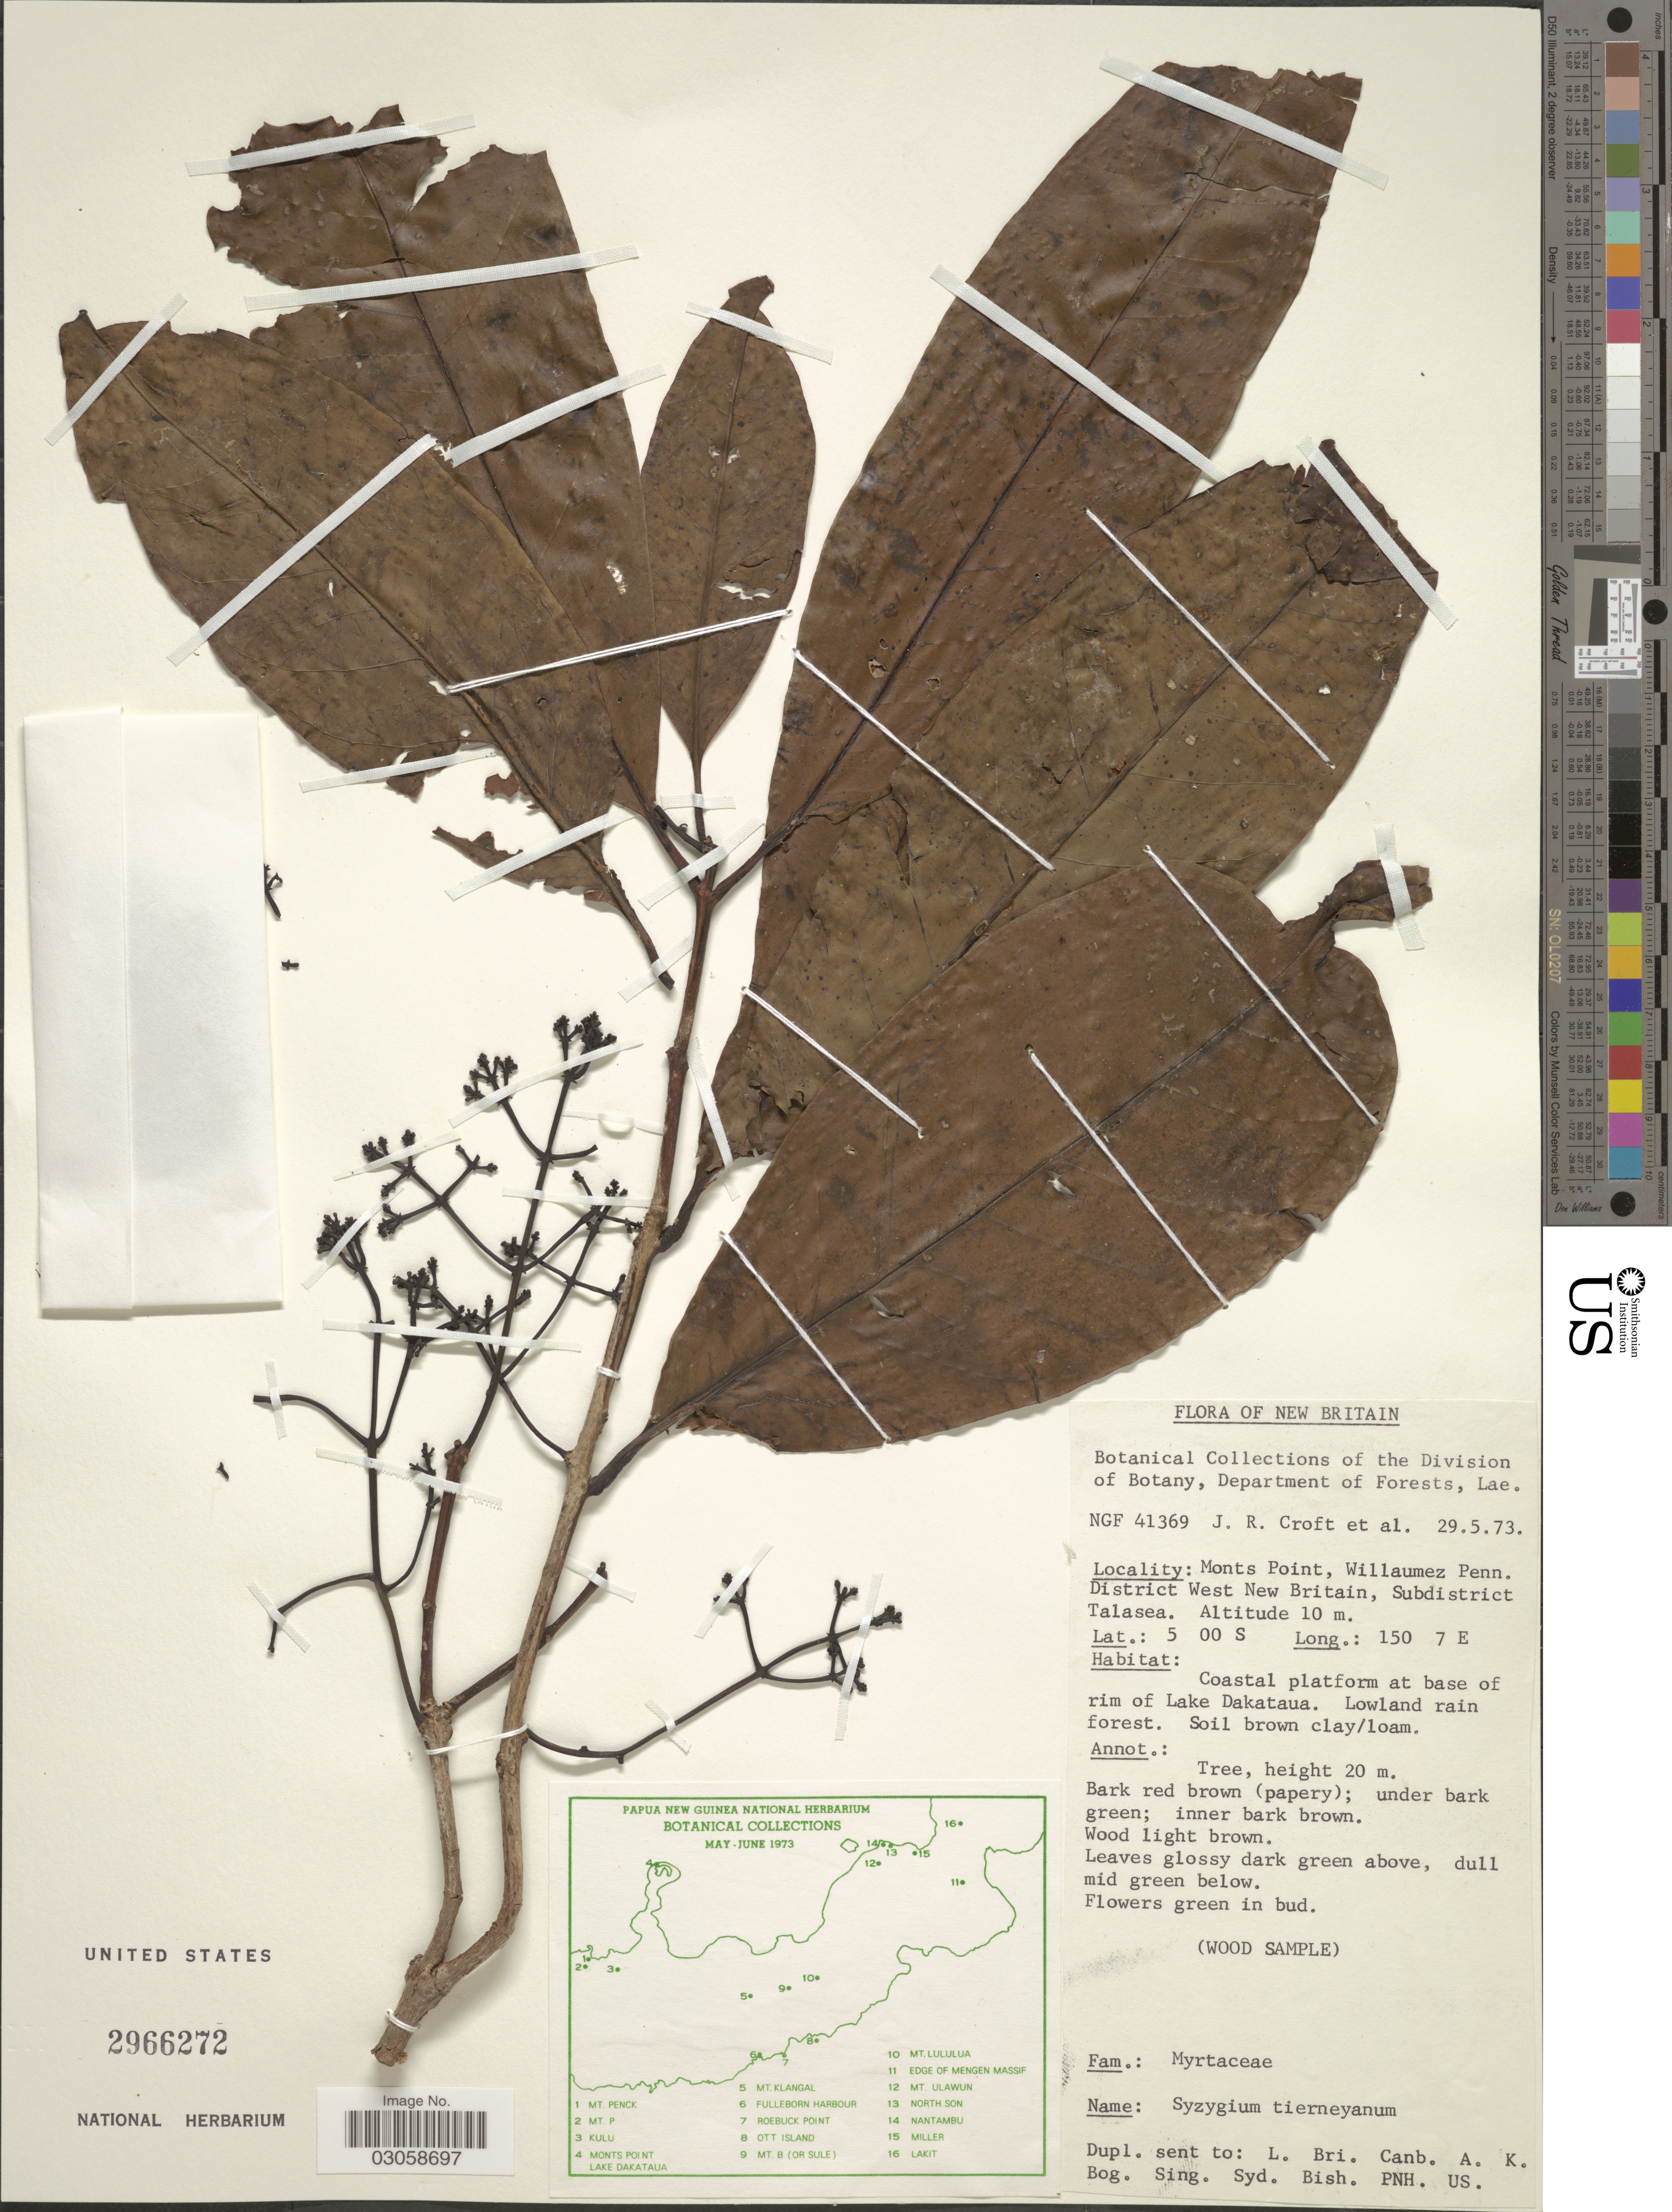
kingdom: Plantae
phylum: Tracheophyta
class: Magnoliopsida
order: Myrtales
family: Myrtaceae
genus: Syzygium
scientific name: Syzygium tierneyanum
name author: (F. Muell.) T.G. Hartley & L.M. Perry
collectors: J. R. Croft & et al.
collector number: NGF 41369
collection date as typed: Transcribed d/m/y: 29/5/73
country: Papua New Guinea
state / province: West New Britain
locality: New Britain. Monts Point, Willaumez Penn. District West New Britain, Subdistrict Talasea.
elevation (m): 10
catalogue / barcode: US 2966272